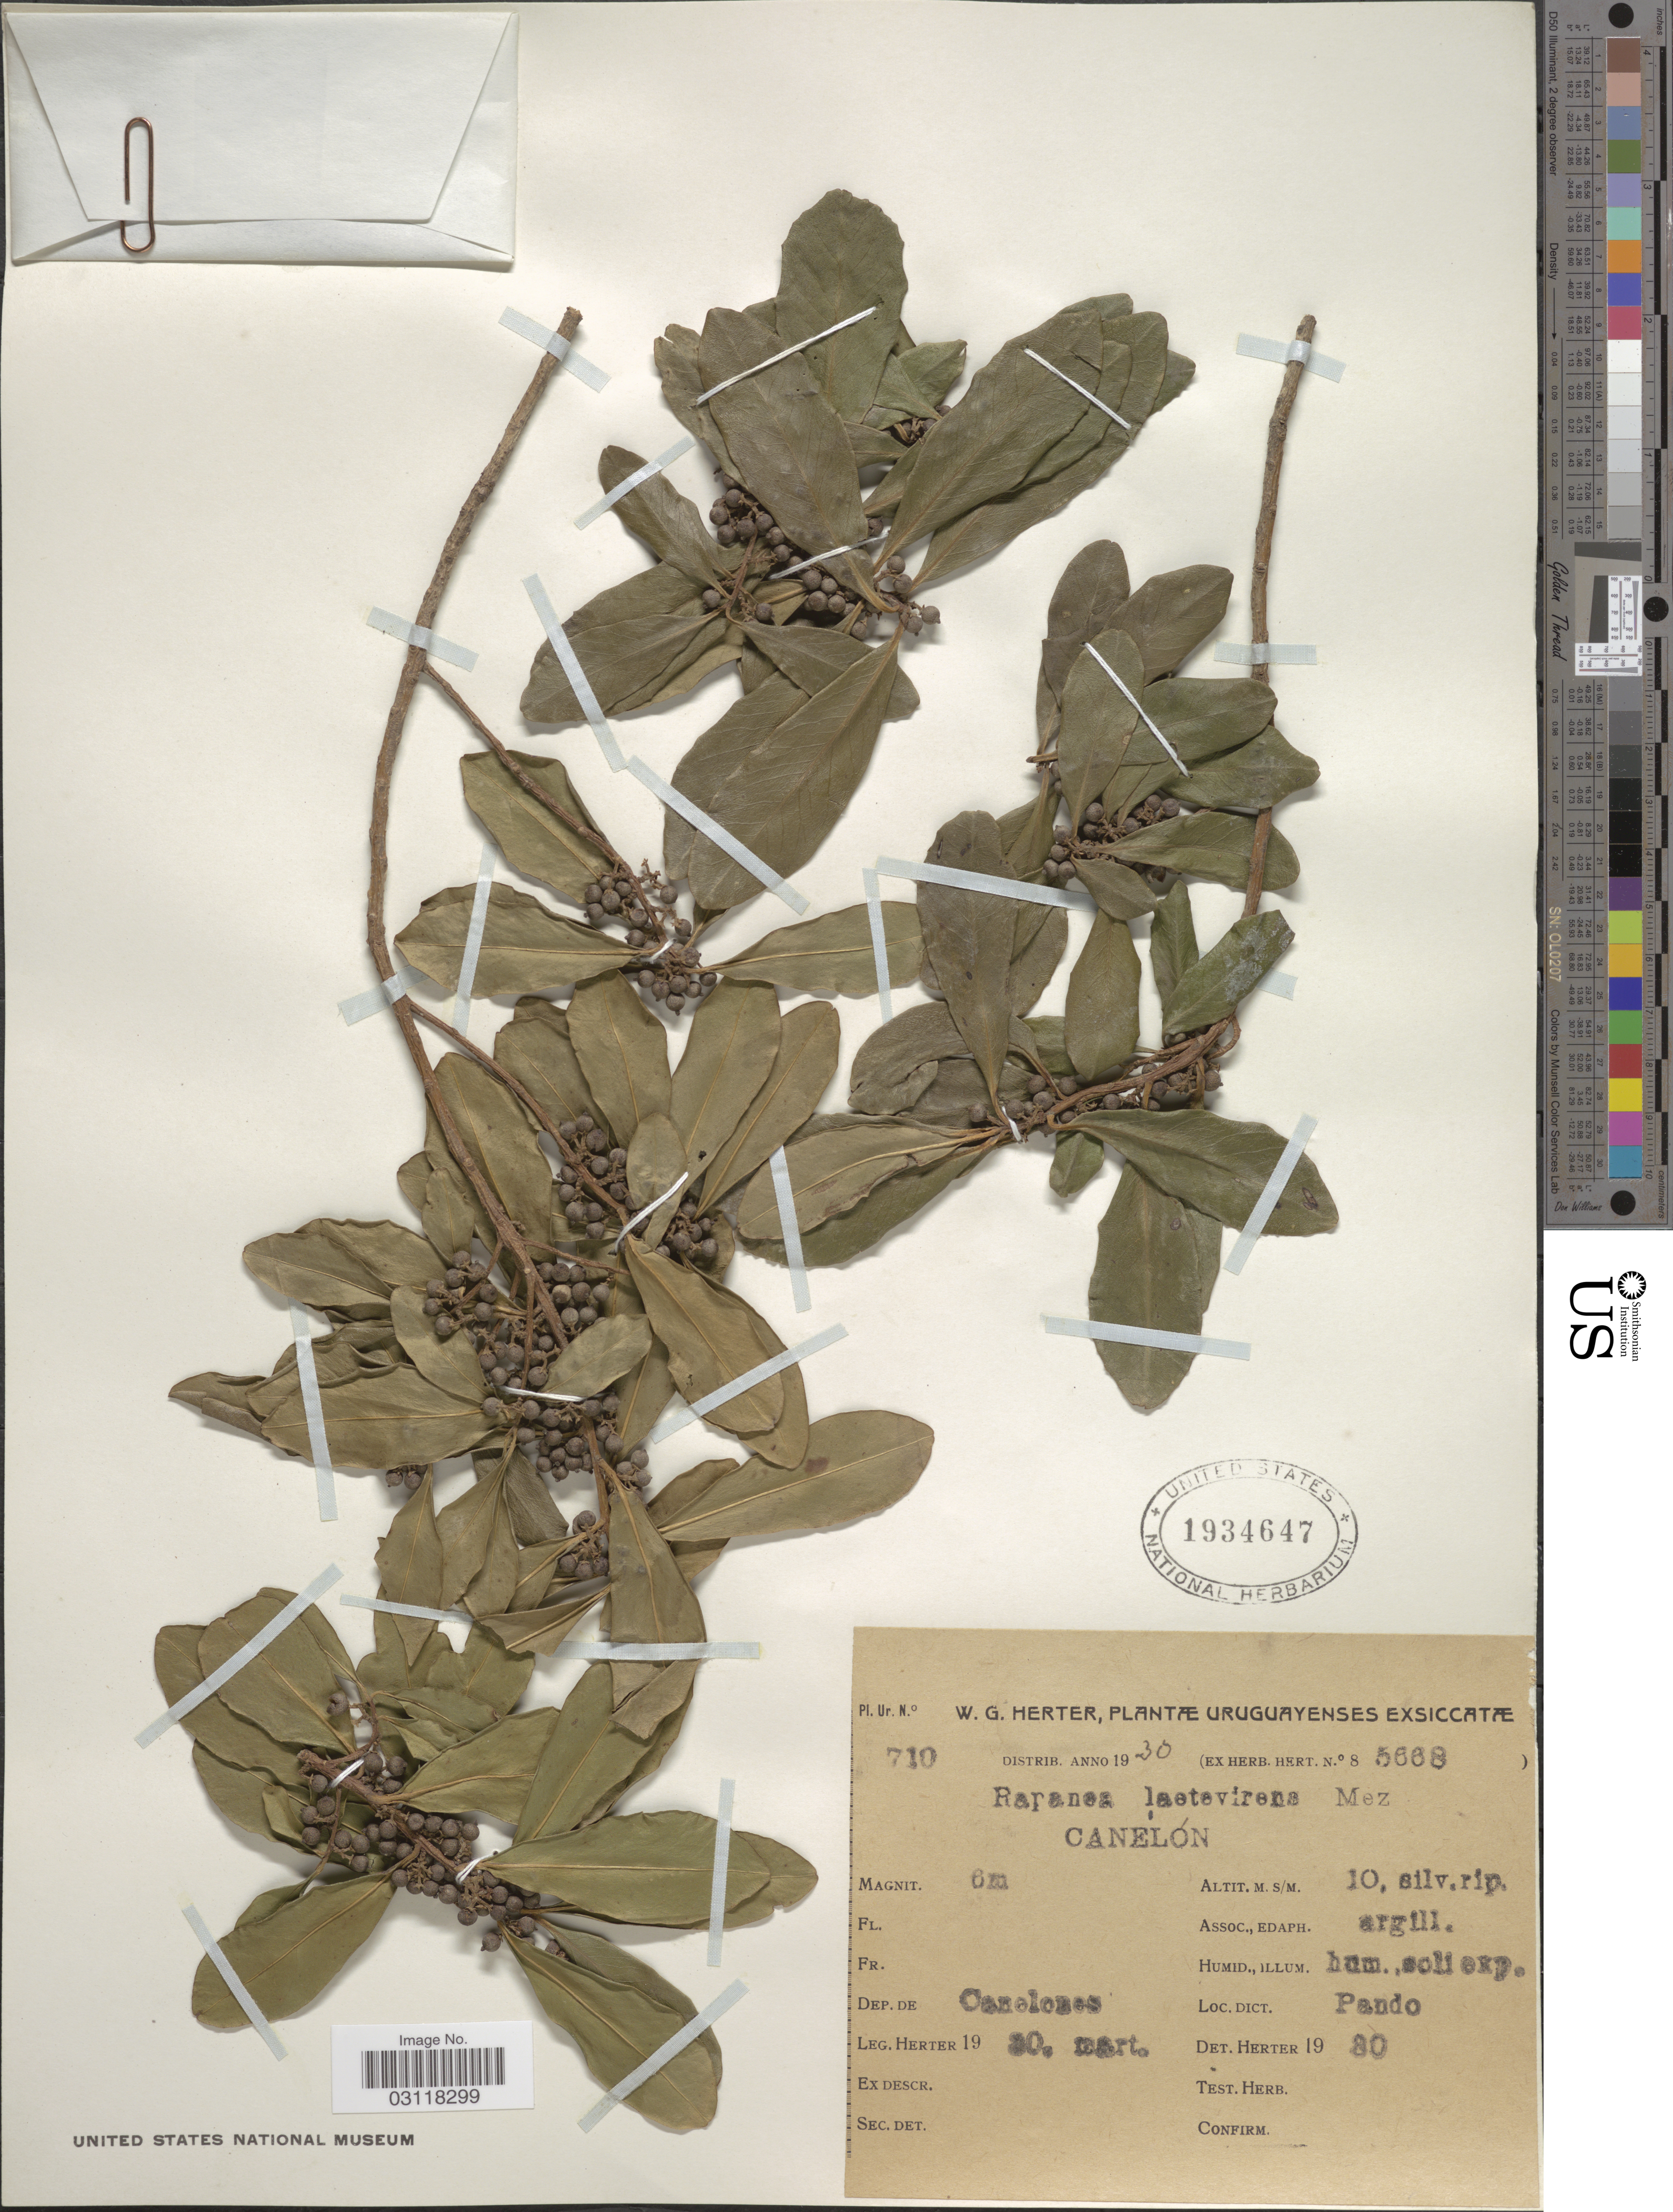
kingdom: Plantae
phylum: Tracheophyta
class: Magnoliopsida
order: Ericales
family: Primulaceae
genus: Rapanea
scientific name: Rapanea laetevirens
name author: Mez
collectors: W. G. Herter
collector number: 710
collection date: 1930-03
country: Uruguay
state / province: Canelones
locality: Dep. de Canelones. Dict. Pando.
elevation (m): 10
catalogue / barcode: US 1934647